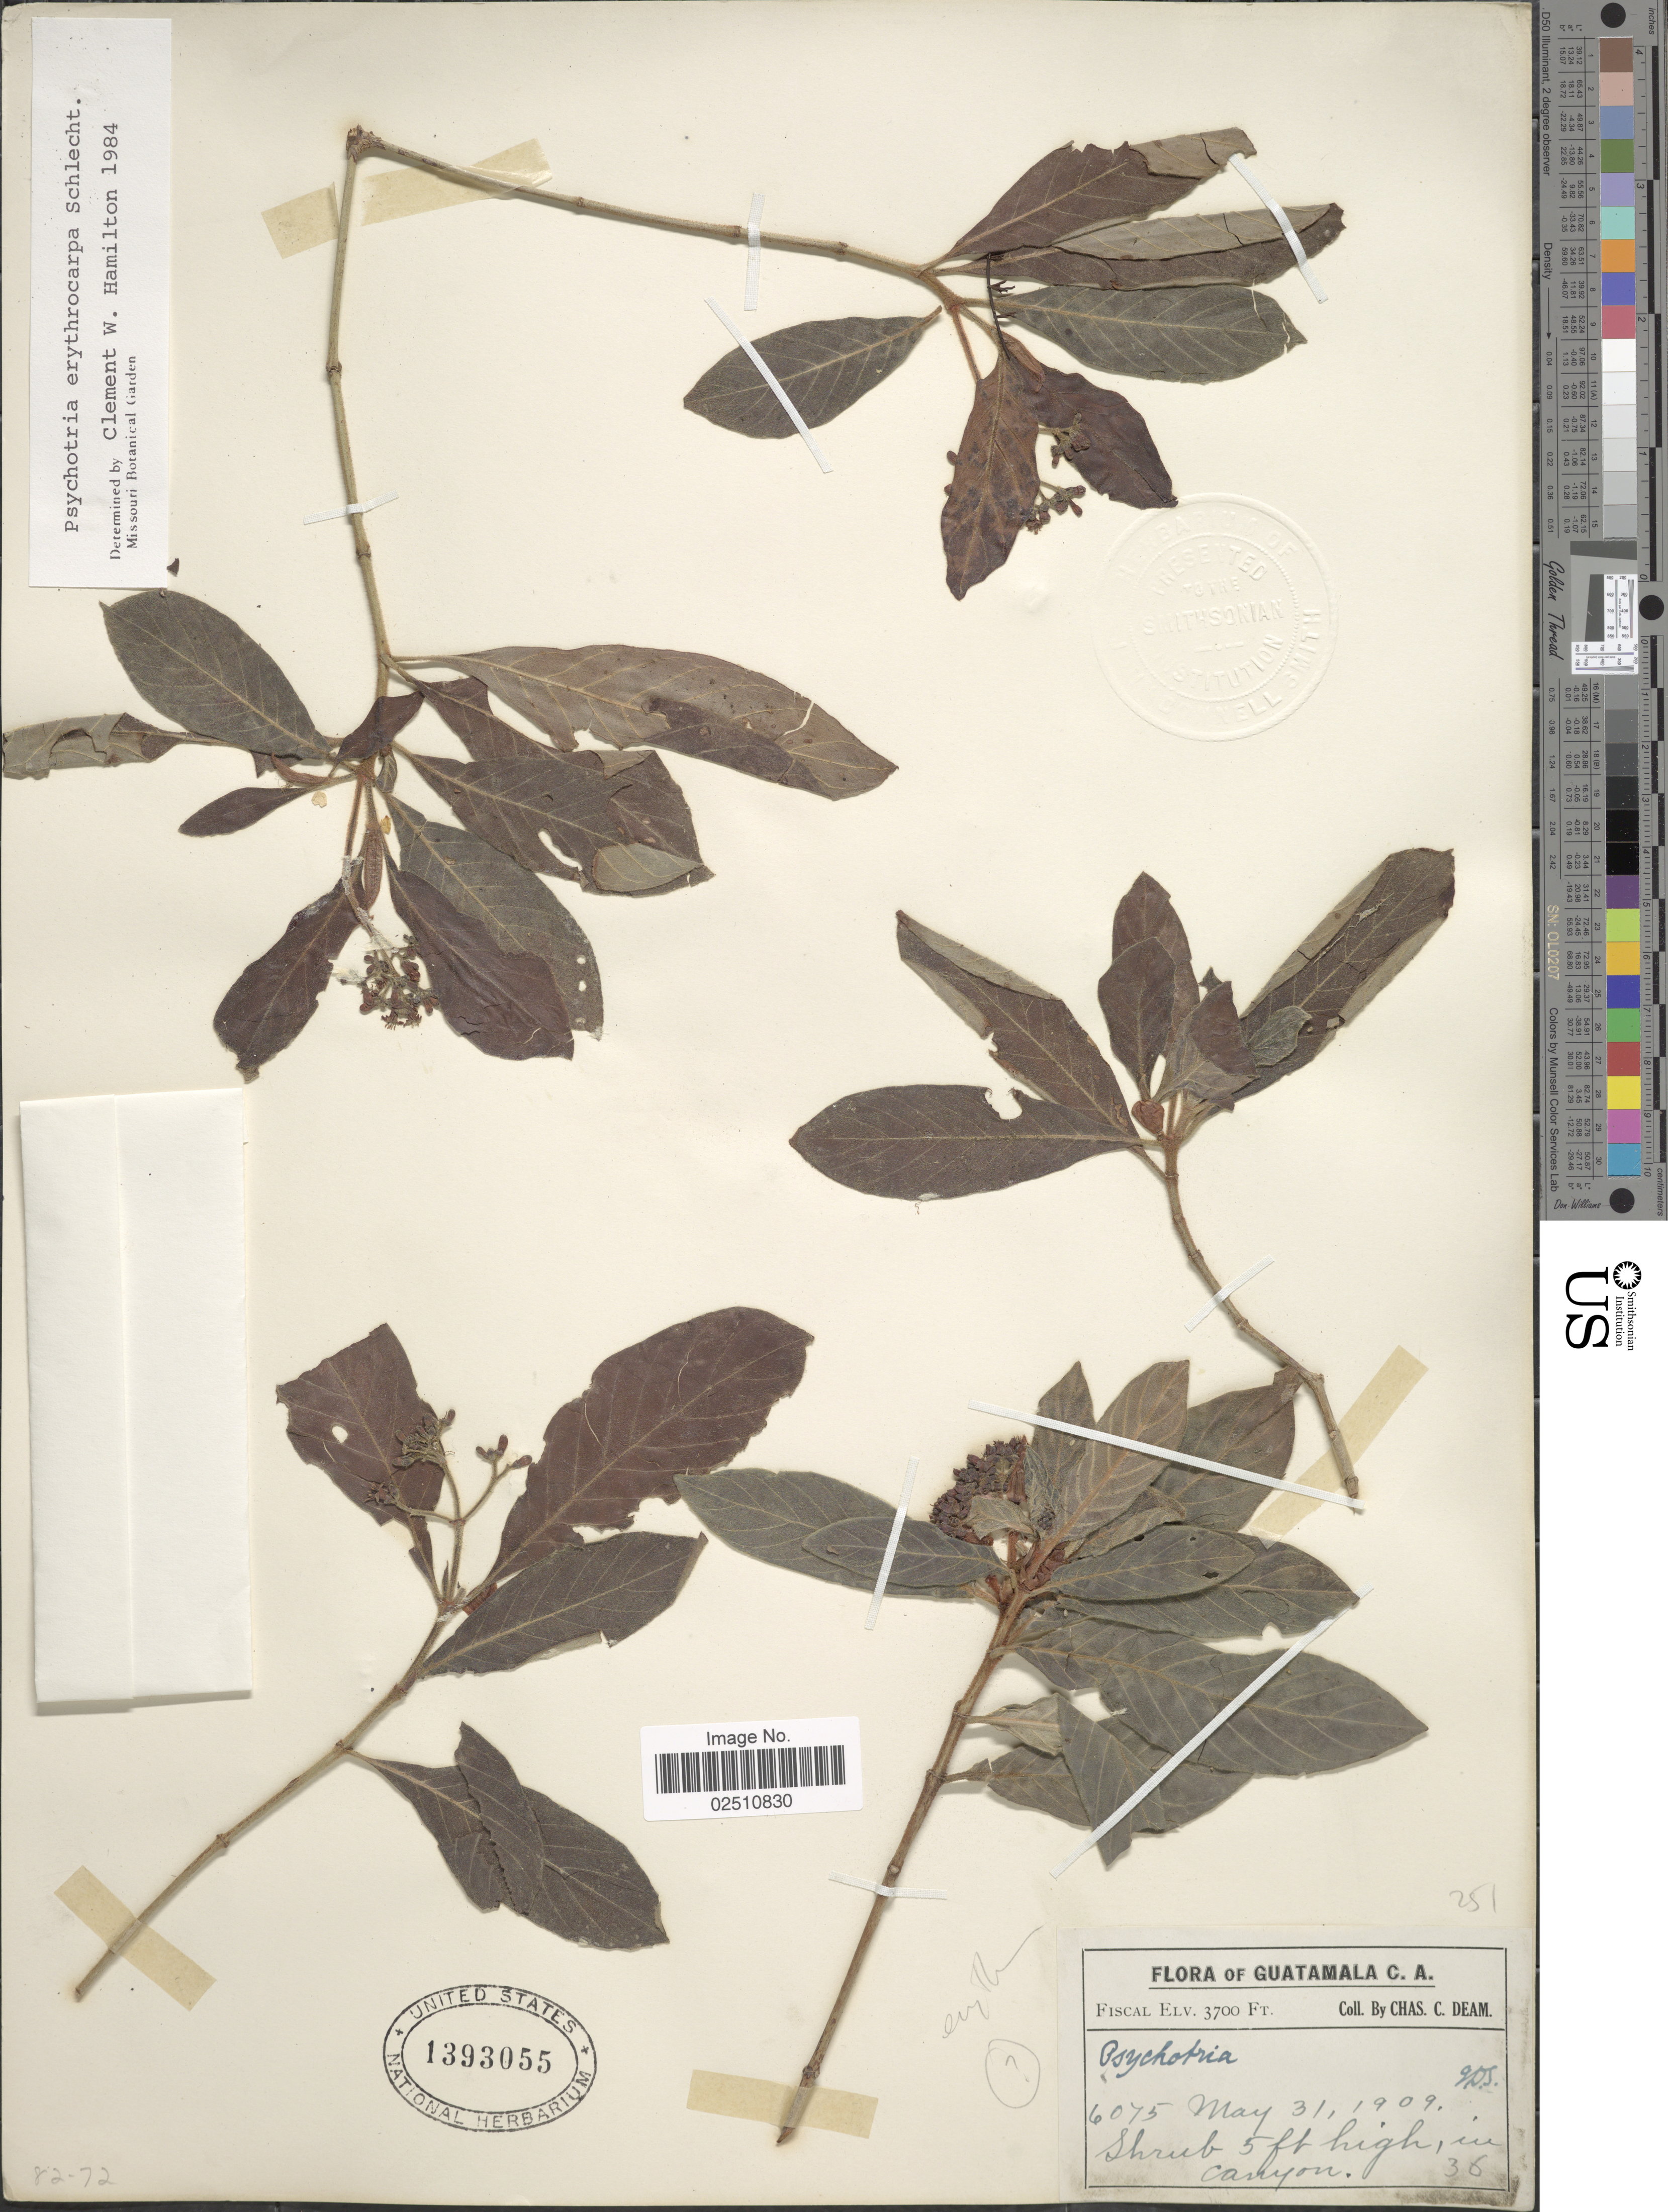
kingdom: Plantae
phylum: Tracheophyta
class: Magnoliopsida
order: Gentianales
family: Rubiaceae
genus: Psychotria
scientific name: Psychotria erythrocarpa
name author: Schltdl.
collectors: C. C. Deam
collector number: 6075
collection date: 1909-05-31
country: Guatemala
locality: Guatemala C.A., Canyon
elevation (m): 1128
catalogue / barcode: US 1393055